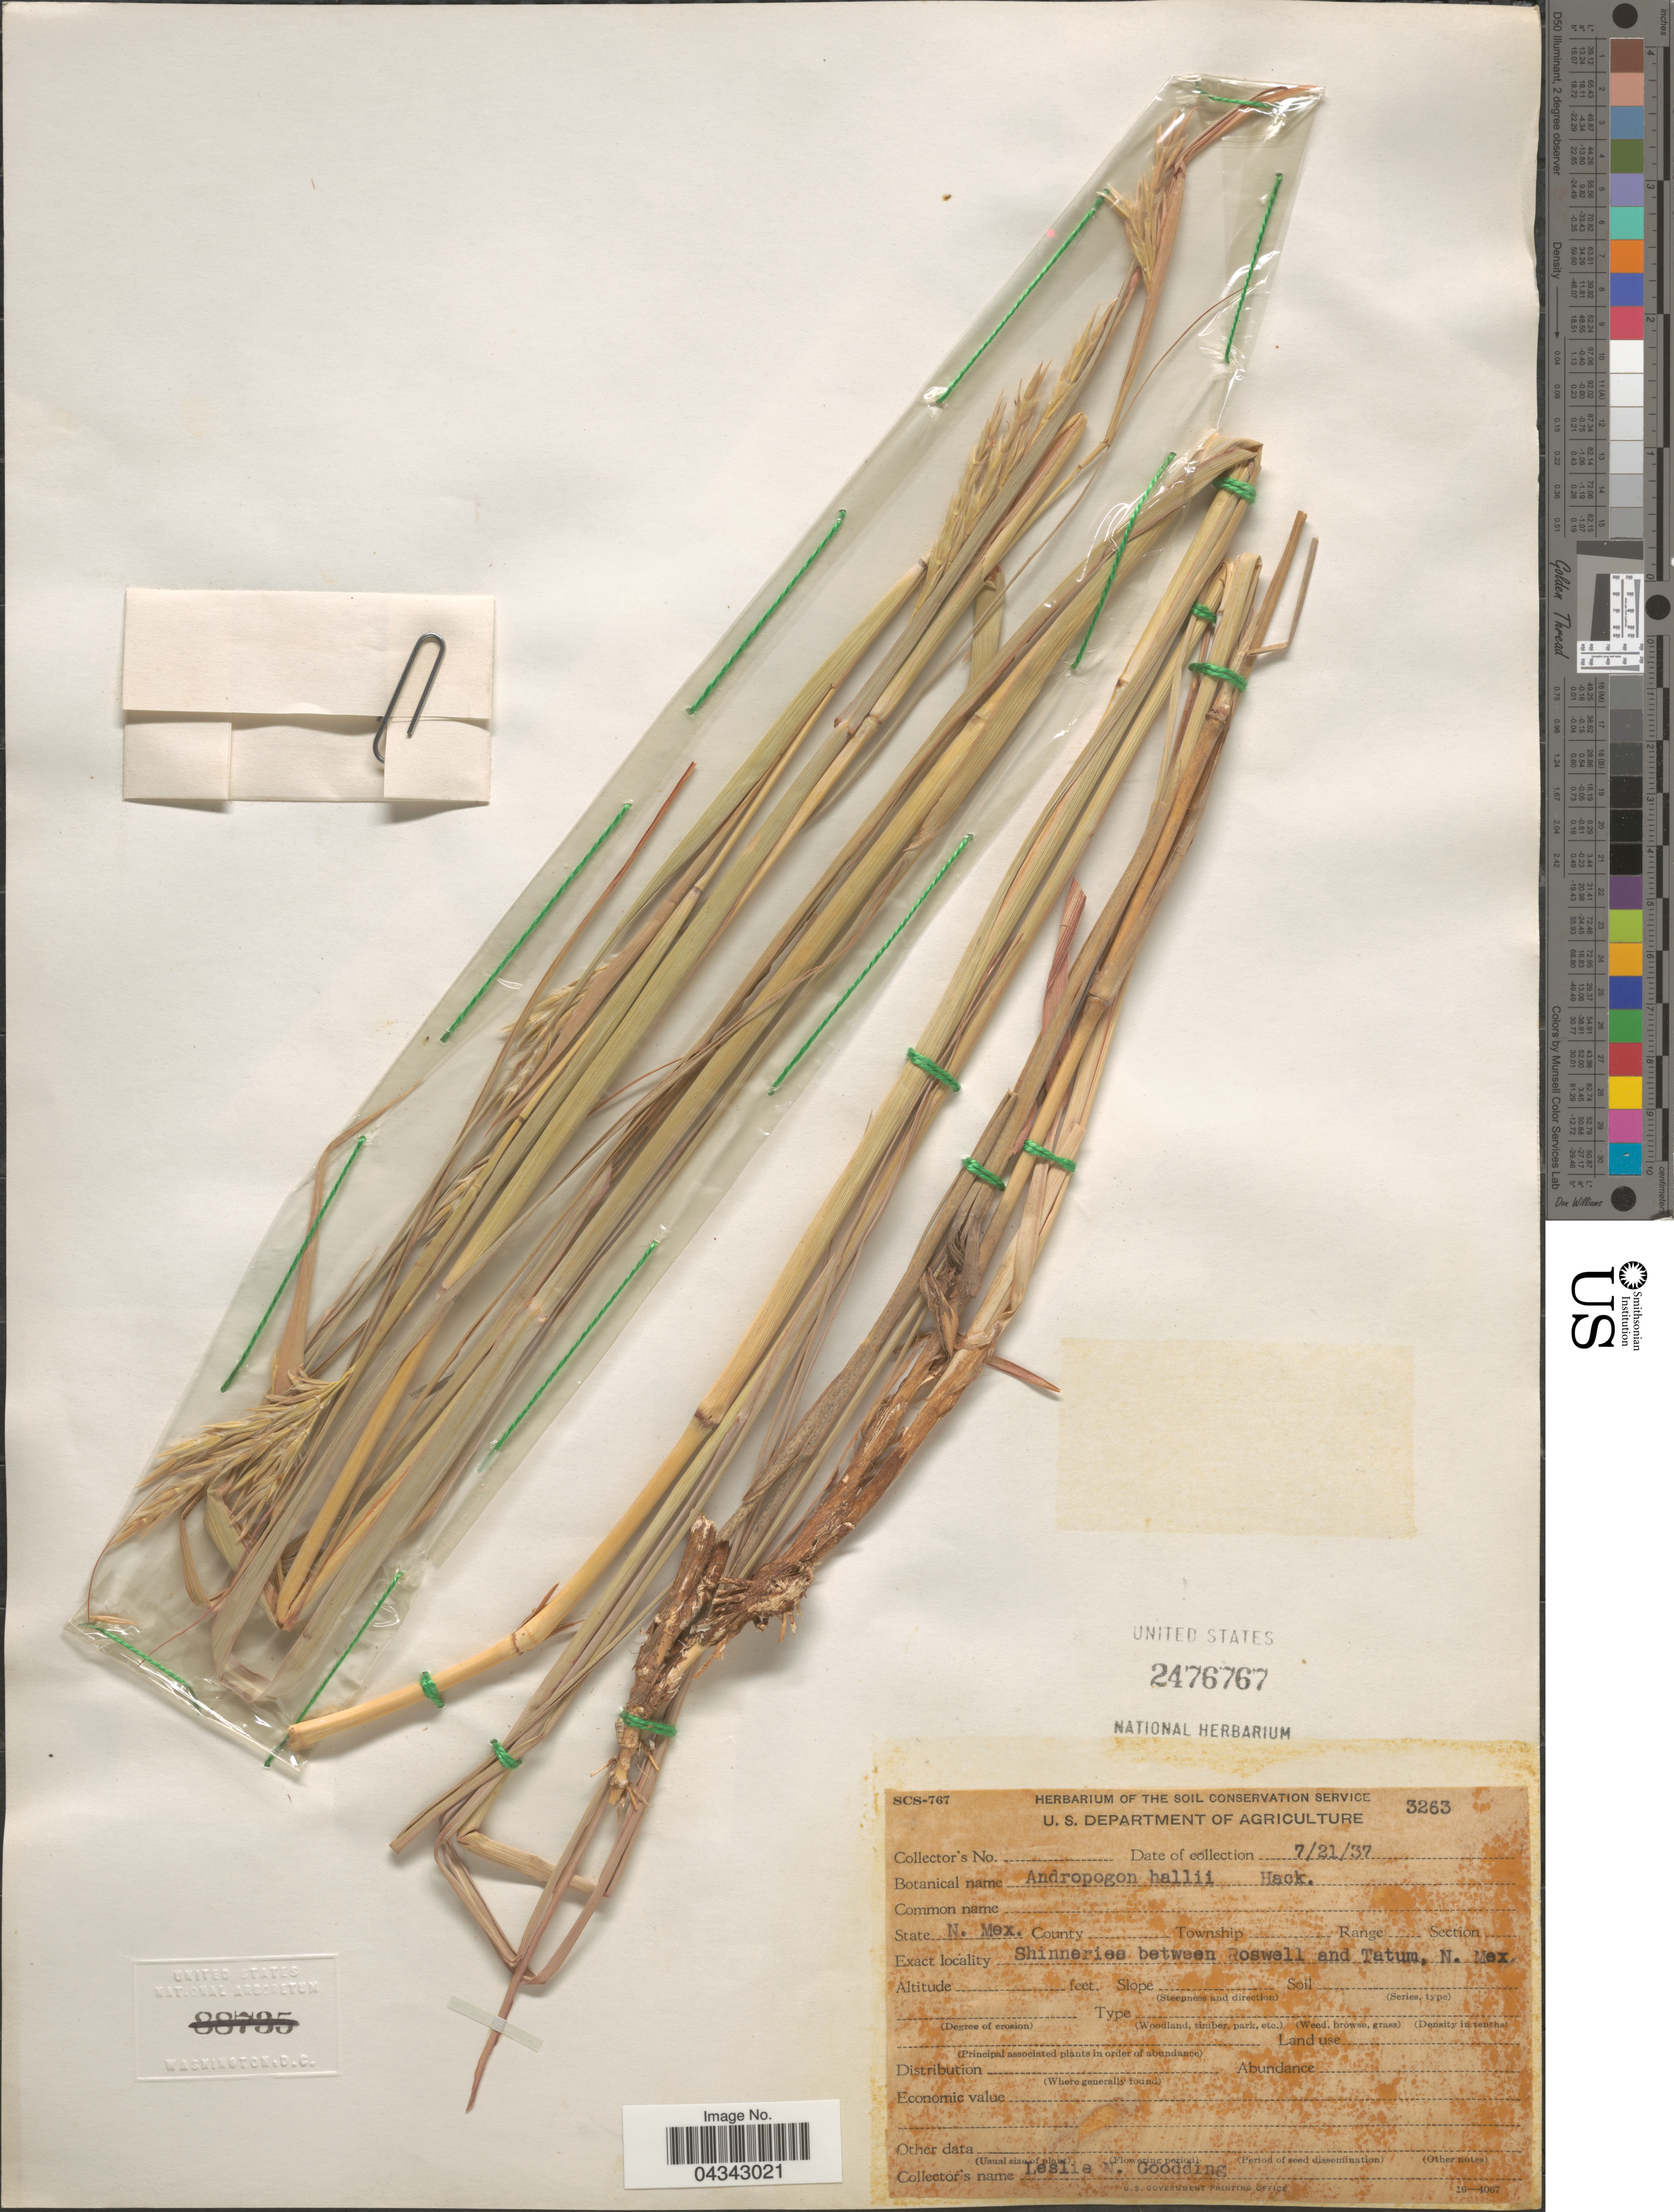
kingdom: Plantae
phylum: Tracheophyta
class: Liliopsida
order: Poales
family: Poaceae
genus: Andropogon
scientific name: Andropogon gerardii subsp. hallii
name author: (Hack.) Wipff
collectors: L. N. Goodding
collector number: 3263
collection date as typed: Transcribed d/m/y: 21/7/37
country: United States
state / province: New Mexico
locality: Shinneriee between Roswell and Tatum.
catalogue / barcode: US 2476767